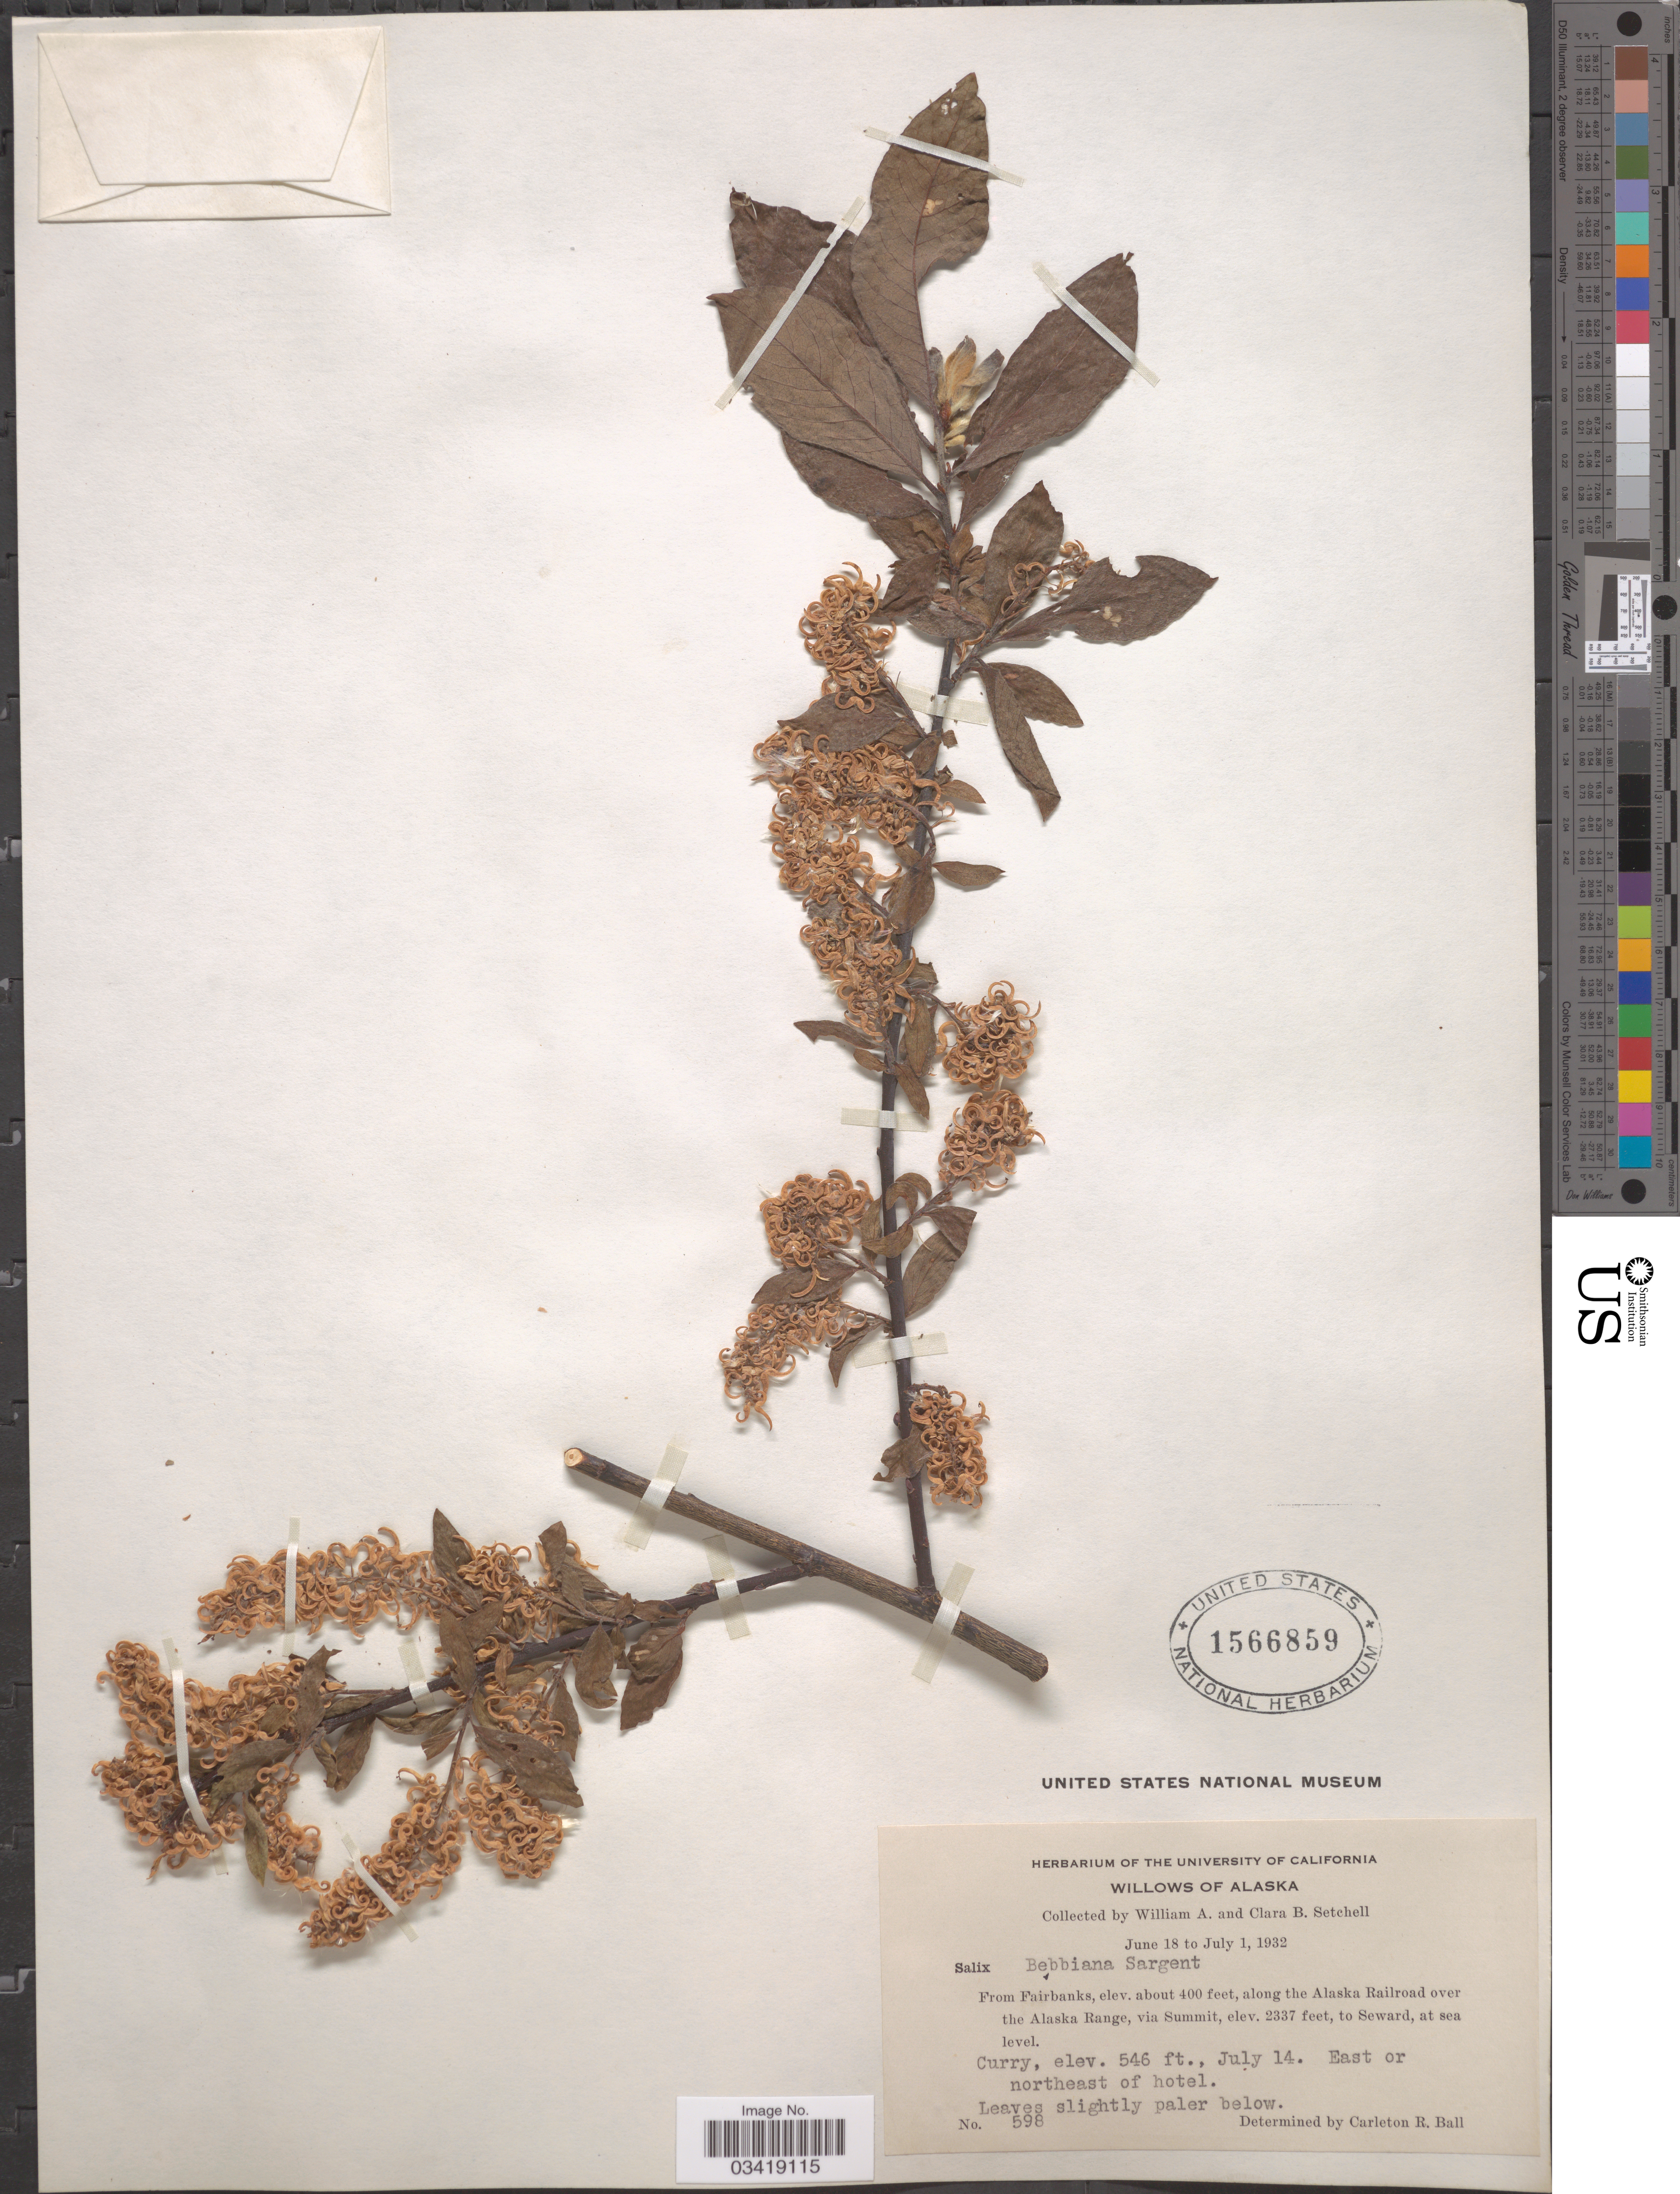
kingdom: Plantae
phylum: Tracheophyta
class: Magnoliopsida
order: Malpighiales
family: Salicaceae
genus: Salix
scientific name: Salix bebbiana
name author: Sarg.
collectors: W. Setchell & C. B. Setchell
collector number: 598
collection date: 1932-07-14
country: United States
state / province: Alaska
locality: From Fairbanks, along the Alaska Railroad over the Alaska Range, via Summit, to Seward. Curry, East or northeast of hotel.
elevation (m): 122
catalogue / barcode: US 1566859